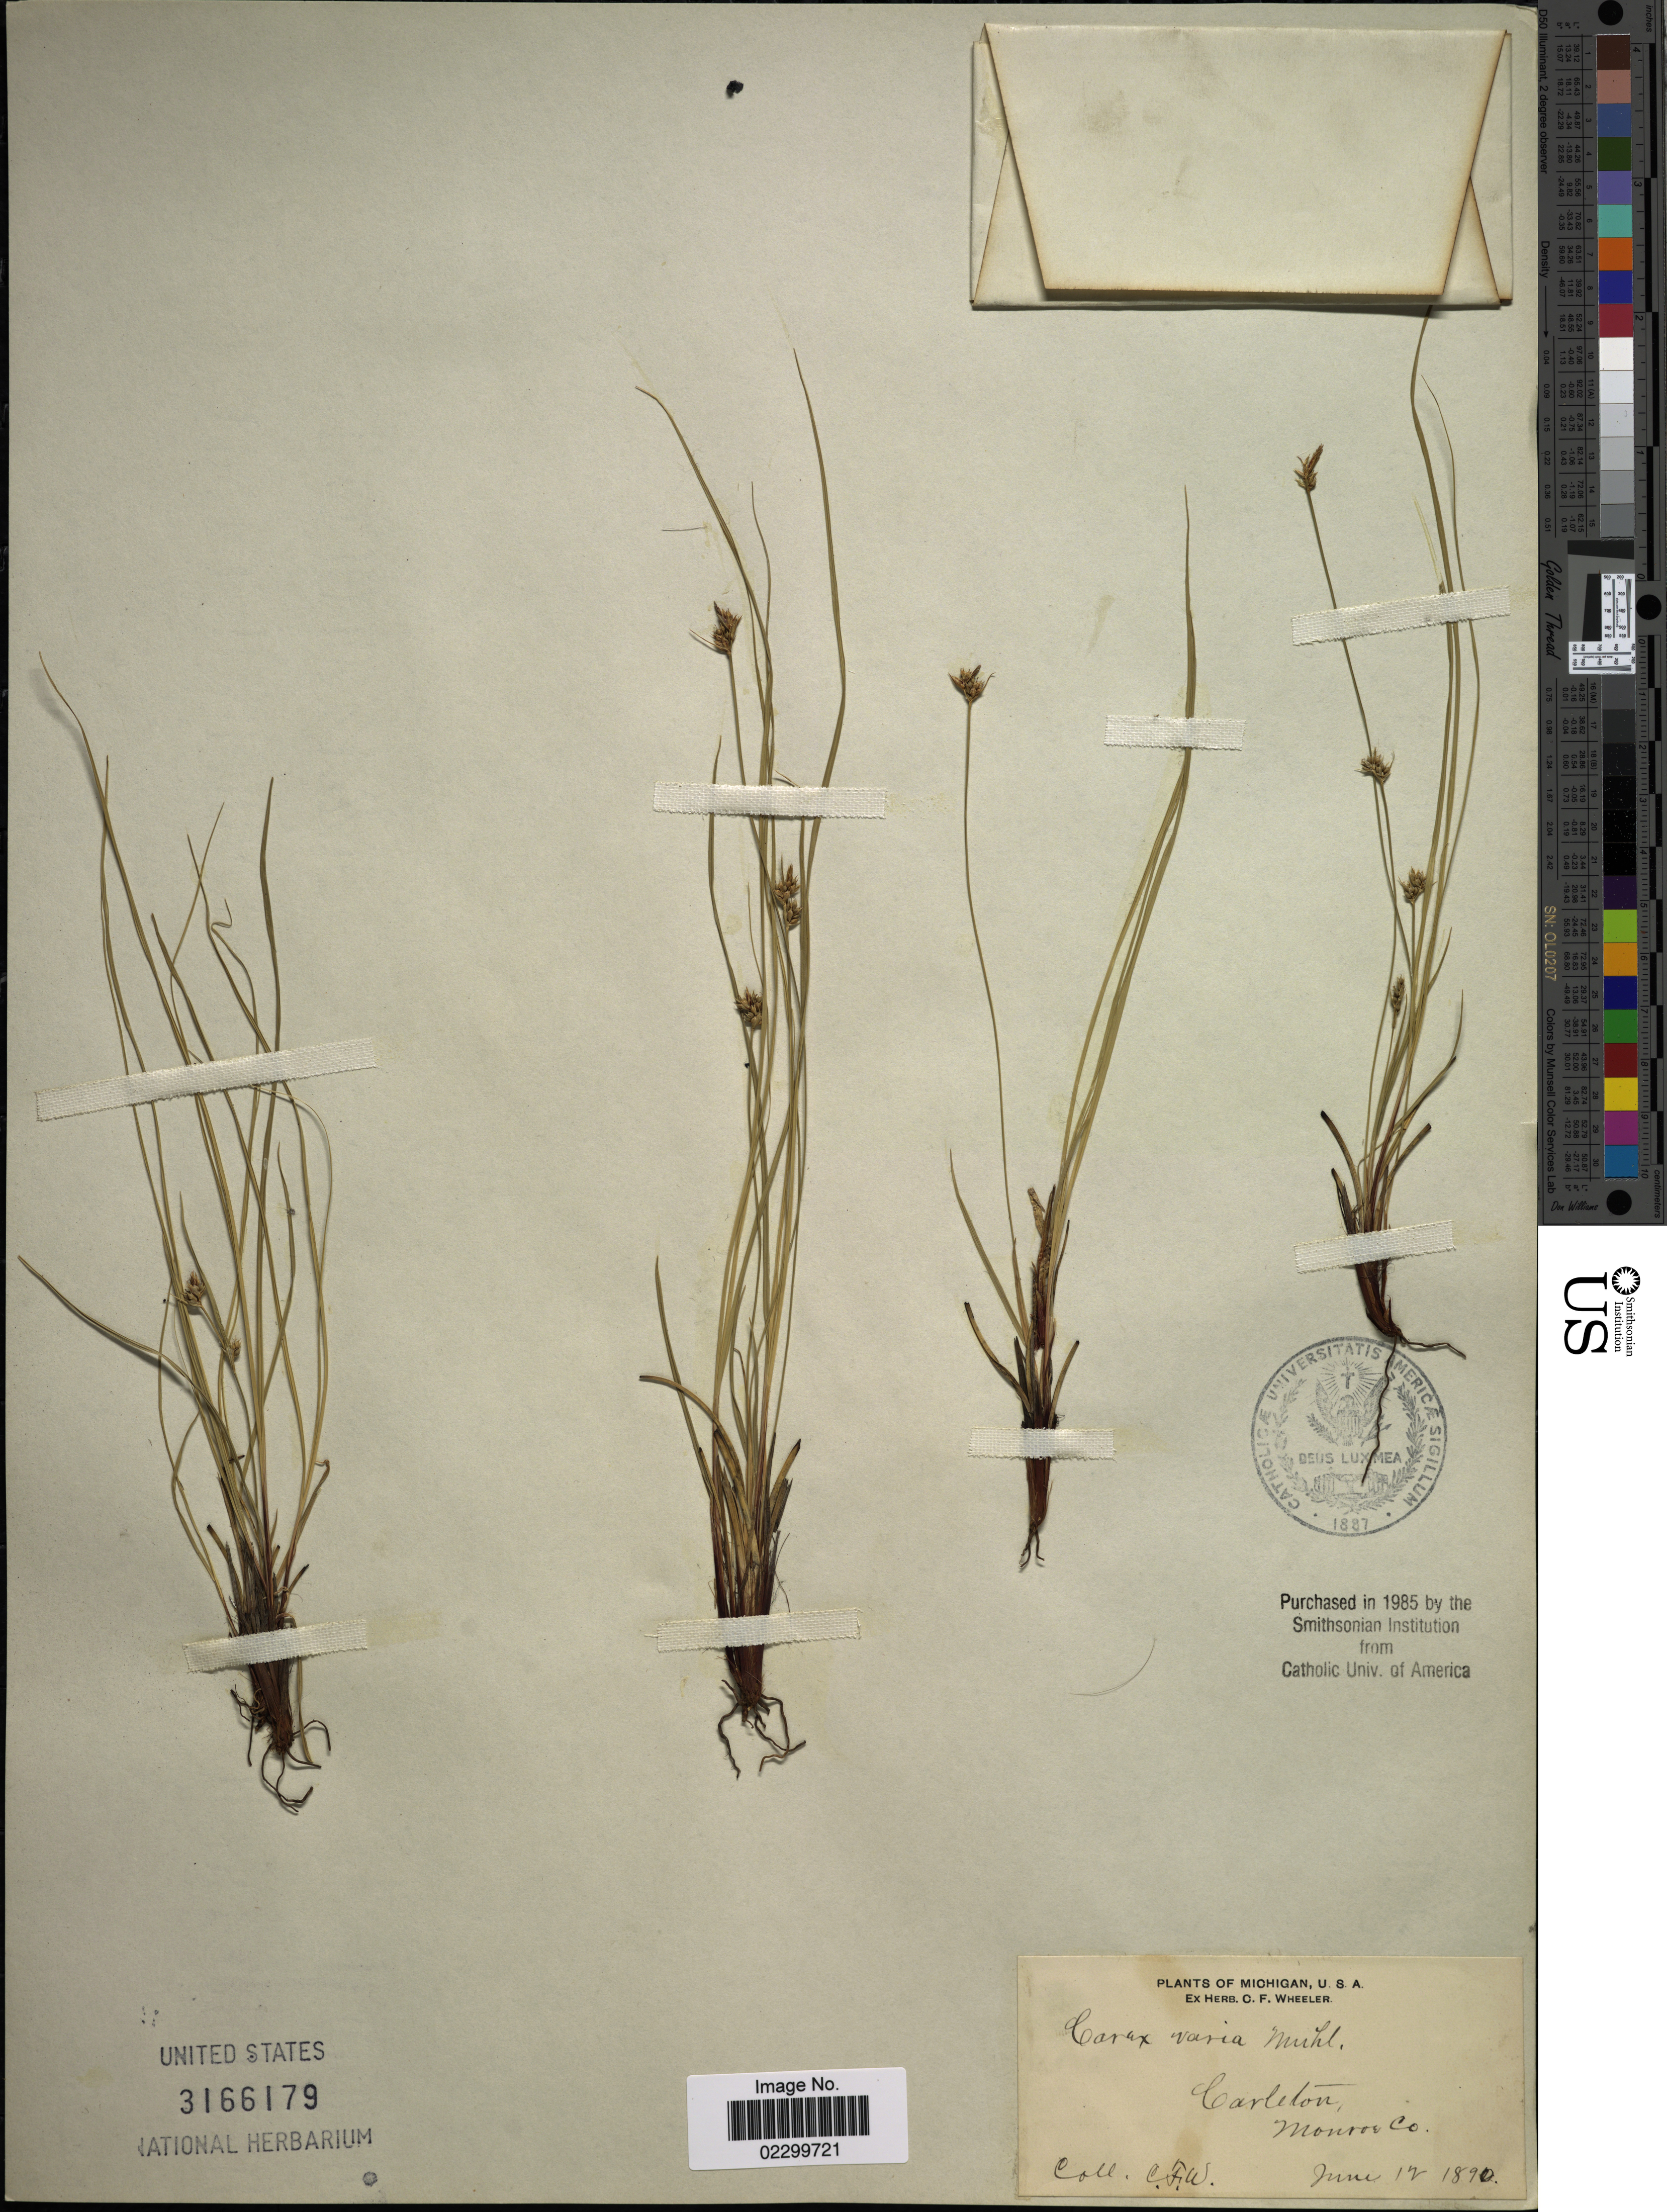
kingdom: Plantae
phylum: Tracheophyta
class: Liliopsida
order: Poales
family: Cyperaceae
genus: Carex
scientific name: Carex albicans var. albicans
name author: Willd. ex Spreng.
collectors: C. Wheeler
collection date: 1890-06-12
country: United States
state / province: Michigan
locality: Carleton, Monroe Co.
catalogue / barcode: US 3166179